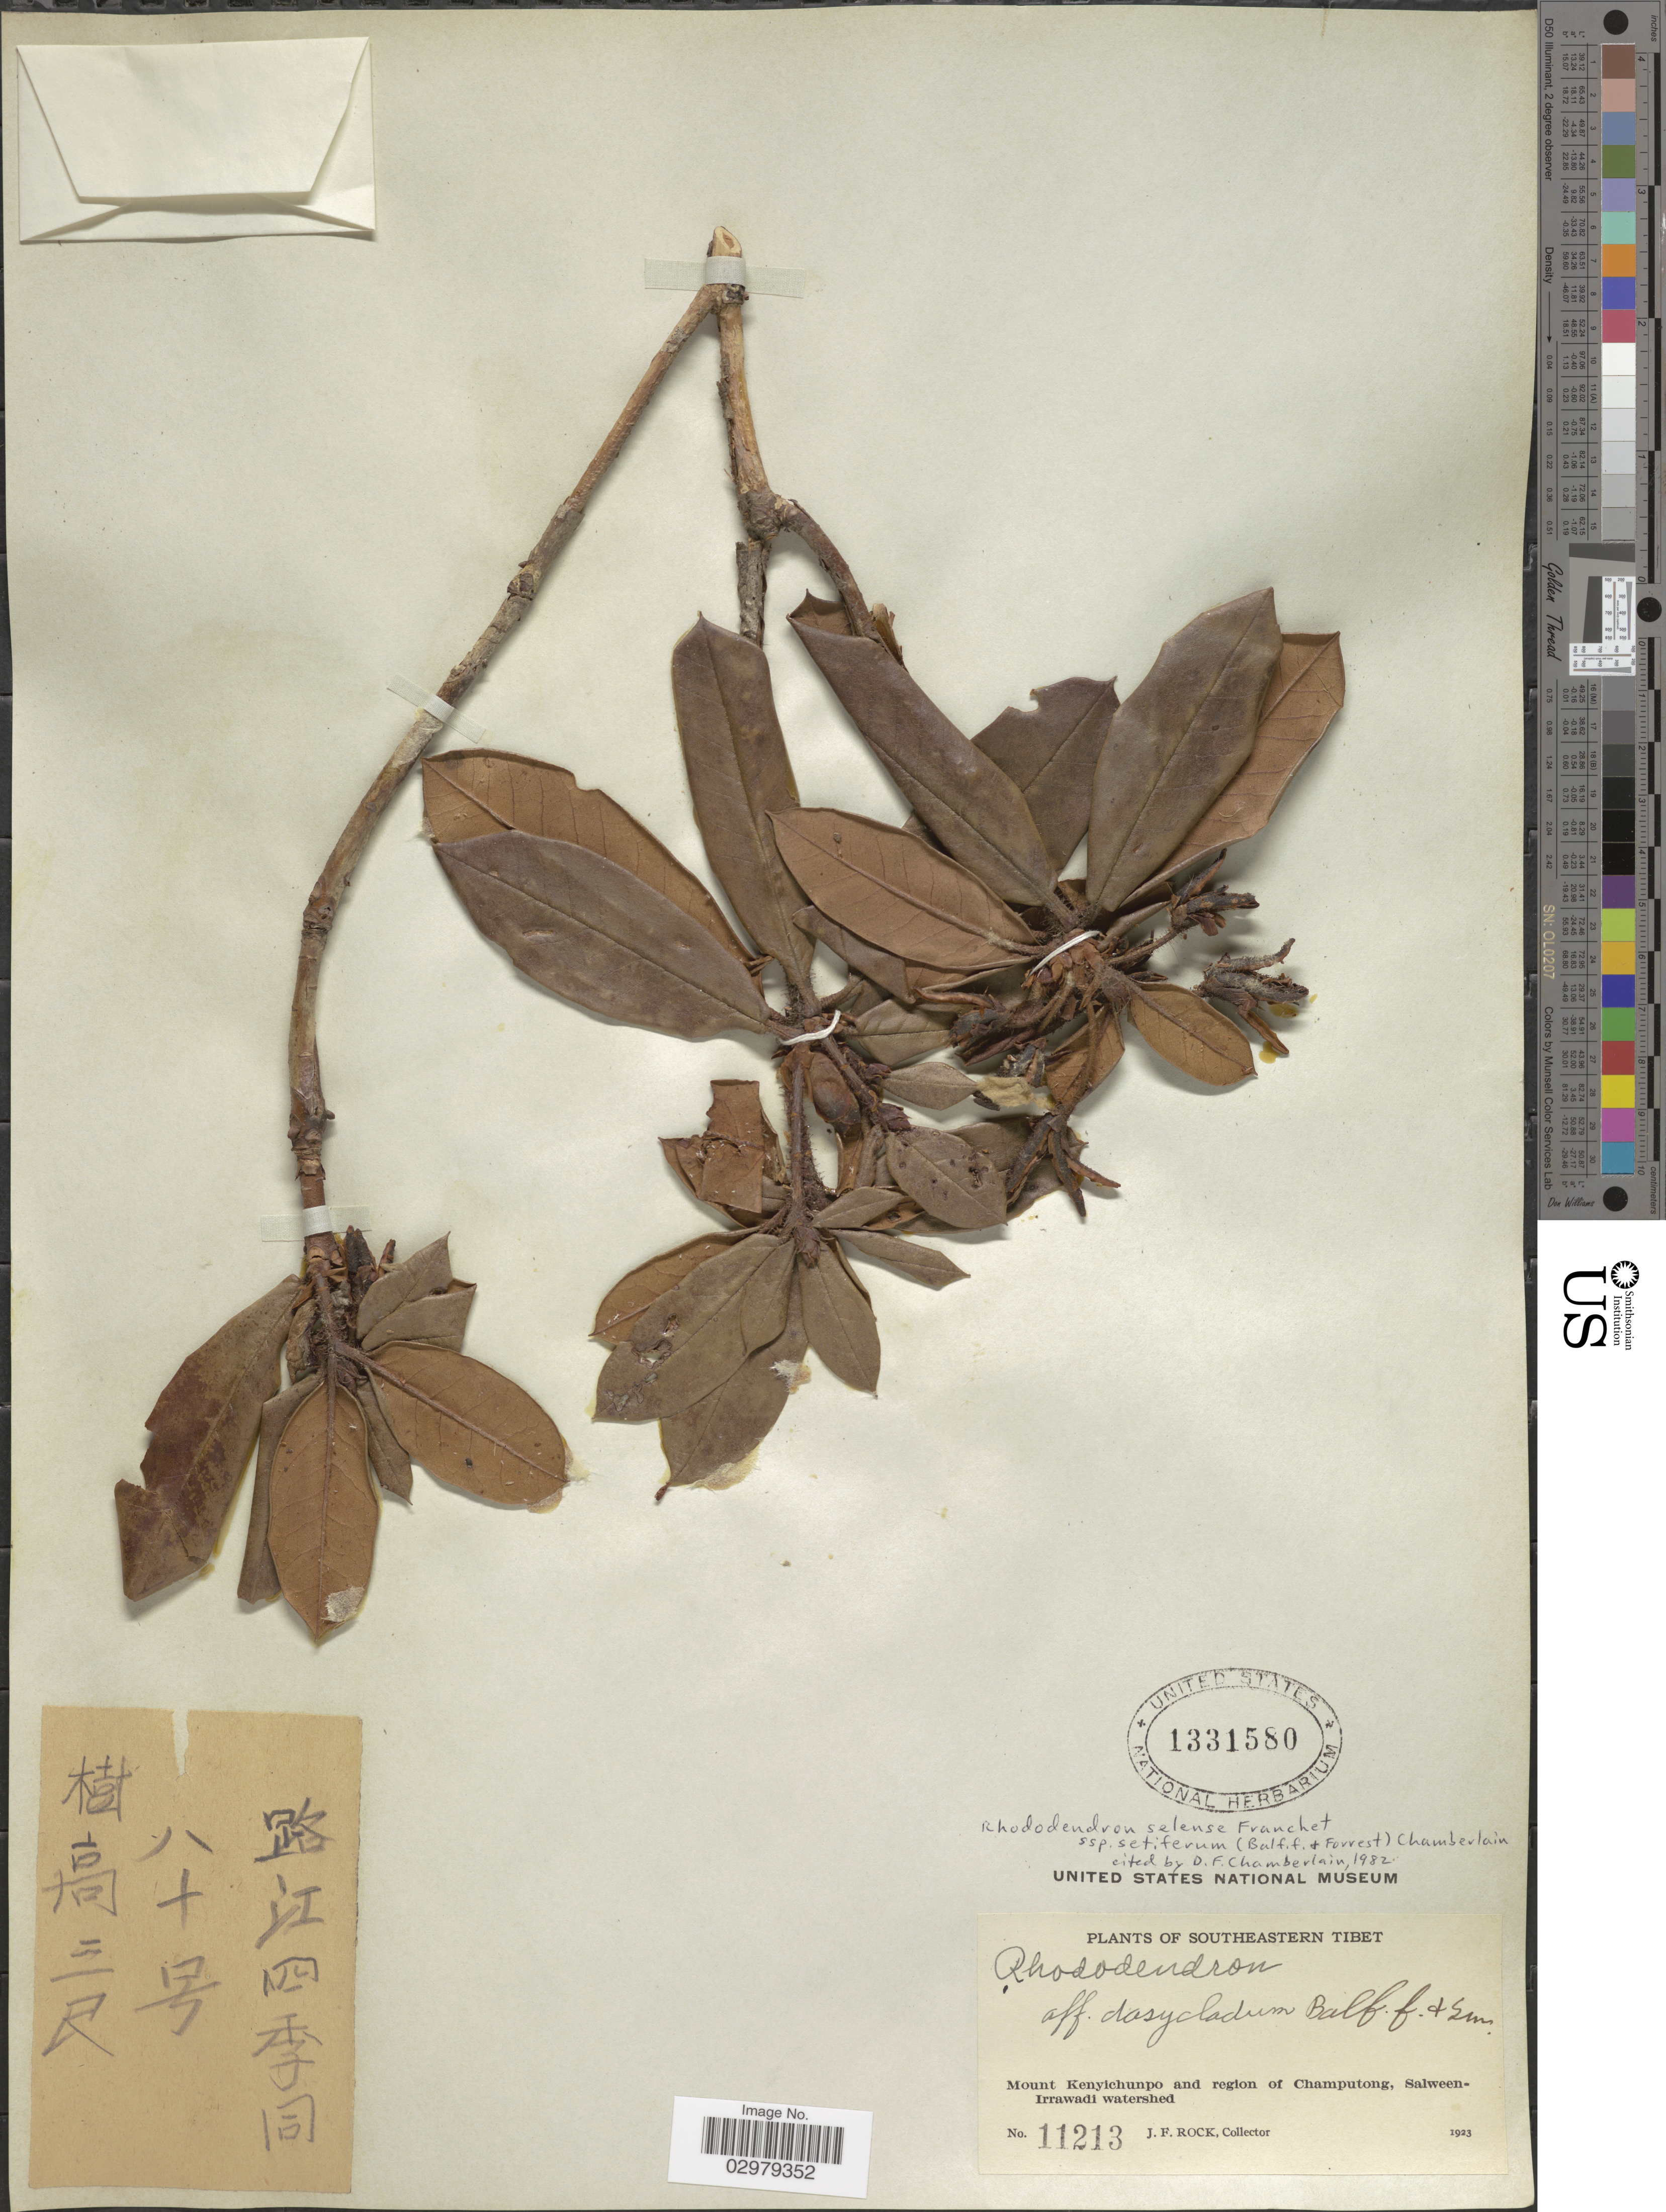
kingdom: Plantae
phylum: Tracheophyta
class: Magnoliopsida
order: Ericales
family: Ericaceae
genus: Rhododendron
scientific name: Rhododendron sp.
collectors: J. Rock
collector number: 11213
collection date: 1923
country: China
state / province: Xizang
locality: Southeastern Tibet. Mount Kenyichunpo and region of Champutong, Salween-Irrawadi watershed.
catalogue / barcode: US 1331580